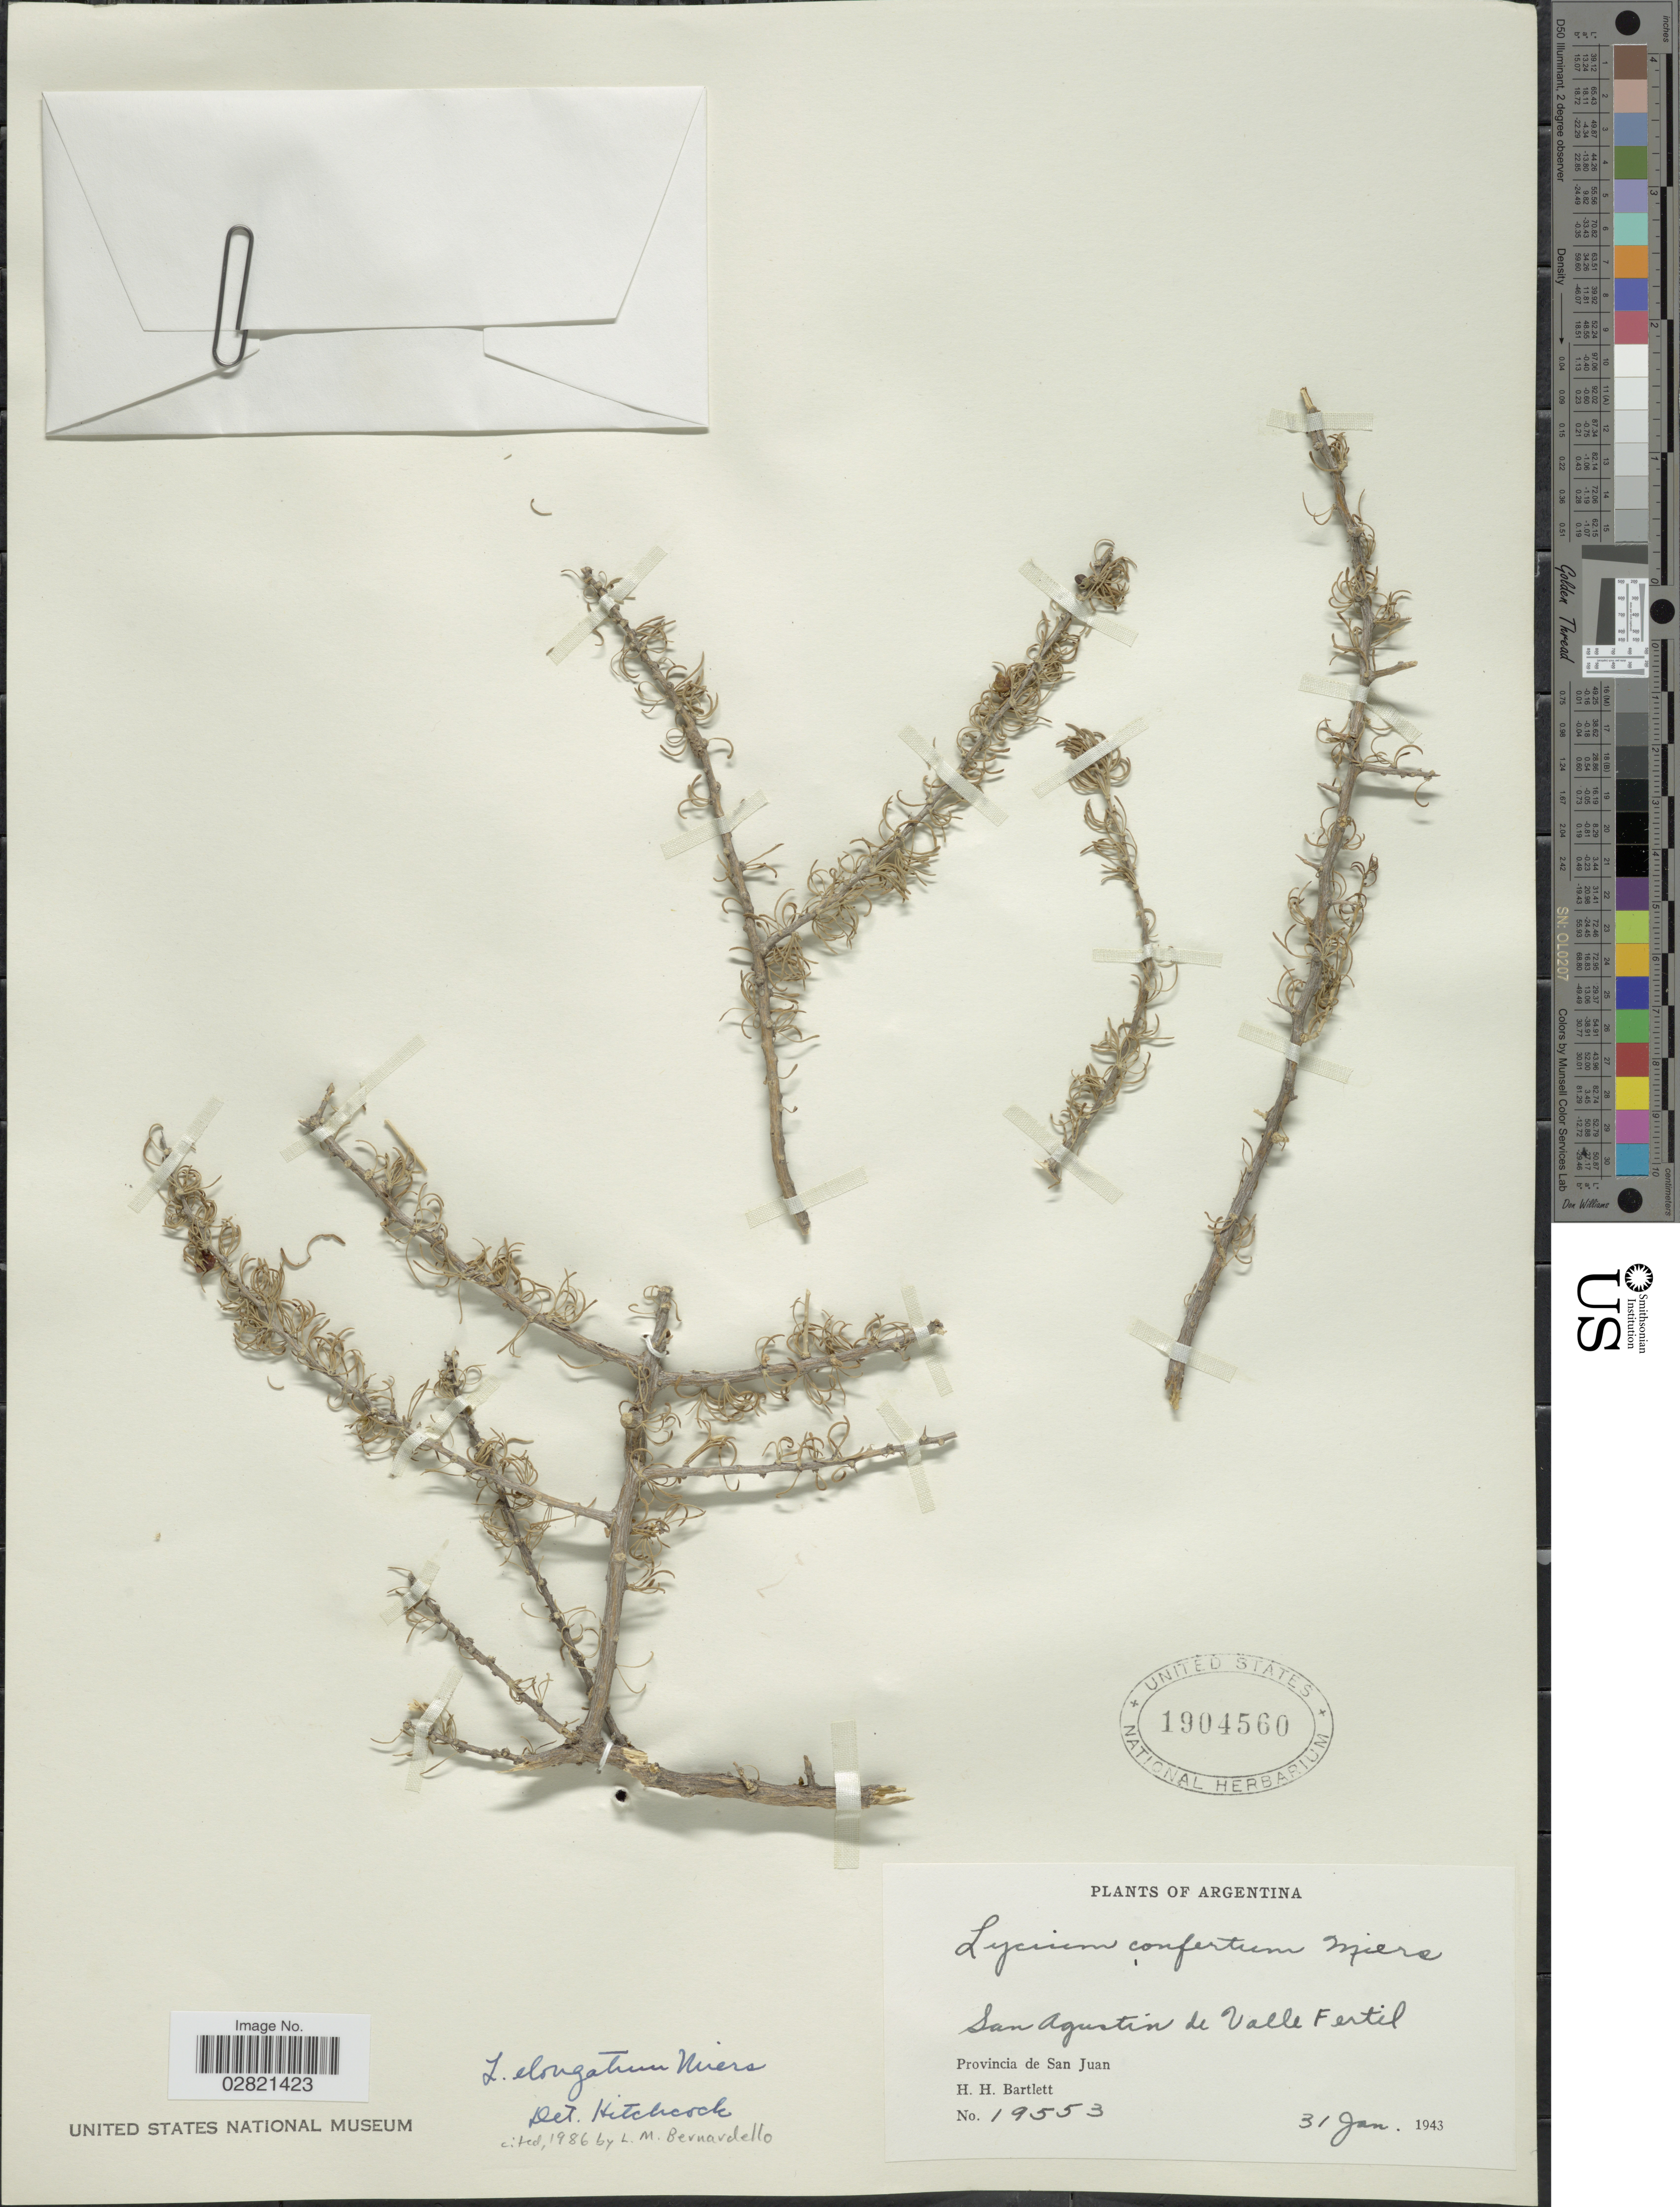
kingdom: Plantae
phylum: Tracheophyta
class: Magnoliopsida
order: Solanales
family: Solanaceae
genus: Lycium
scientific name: Lycium elongatum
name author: Miers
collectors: H. H. Bartlett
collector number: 19553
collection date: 1943-01-31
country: Argentina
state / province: San Juan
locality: San Agustin de Valle Fertil. Provincia de San Juan.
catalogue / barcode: US 1904560